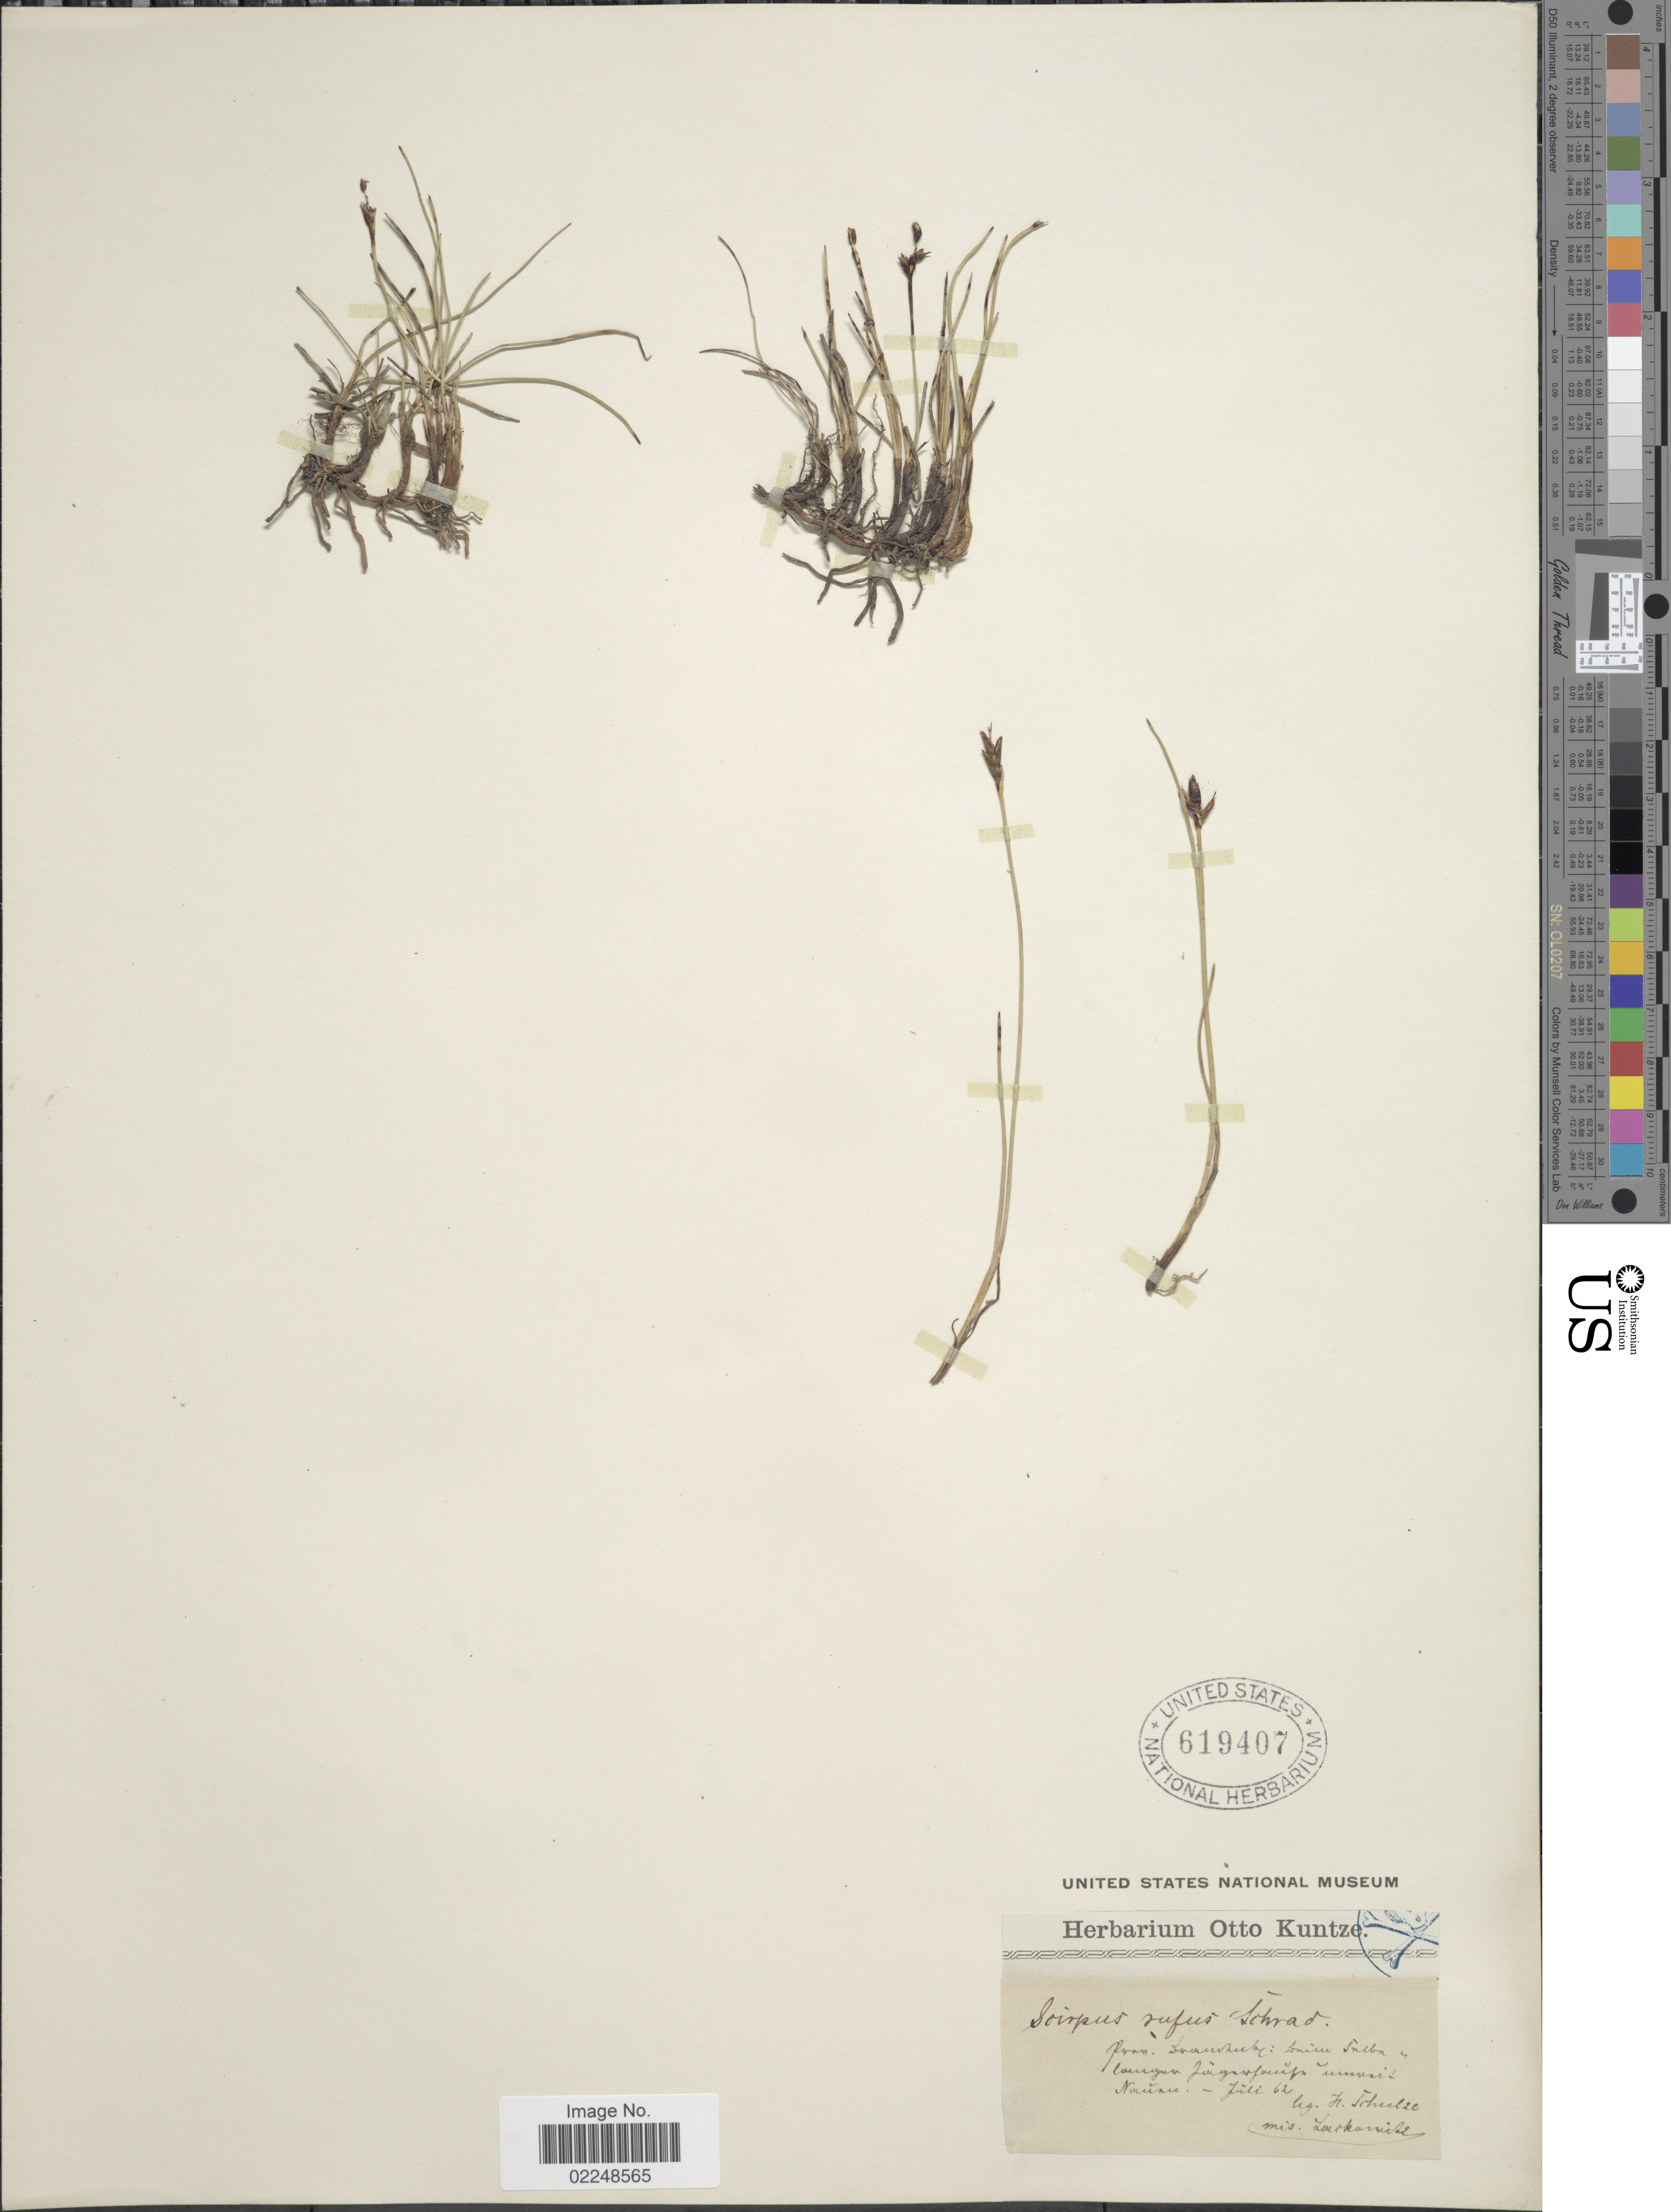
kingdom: Plantae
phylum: Tracheophyta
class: Liliopsida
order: Poales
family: Cyperaceae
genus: Blysmopsis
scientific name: Blysmopsis rufa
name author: (Huds.) Oteng-Yeb.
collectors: F. E. Schulze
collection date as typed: Transcribed d/m/y: /7/62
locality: [illegible text] Wengan Jaigarsainsn summit Noruan[interpreted]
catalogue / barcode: US 619407